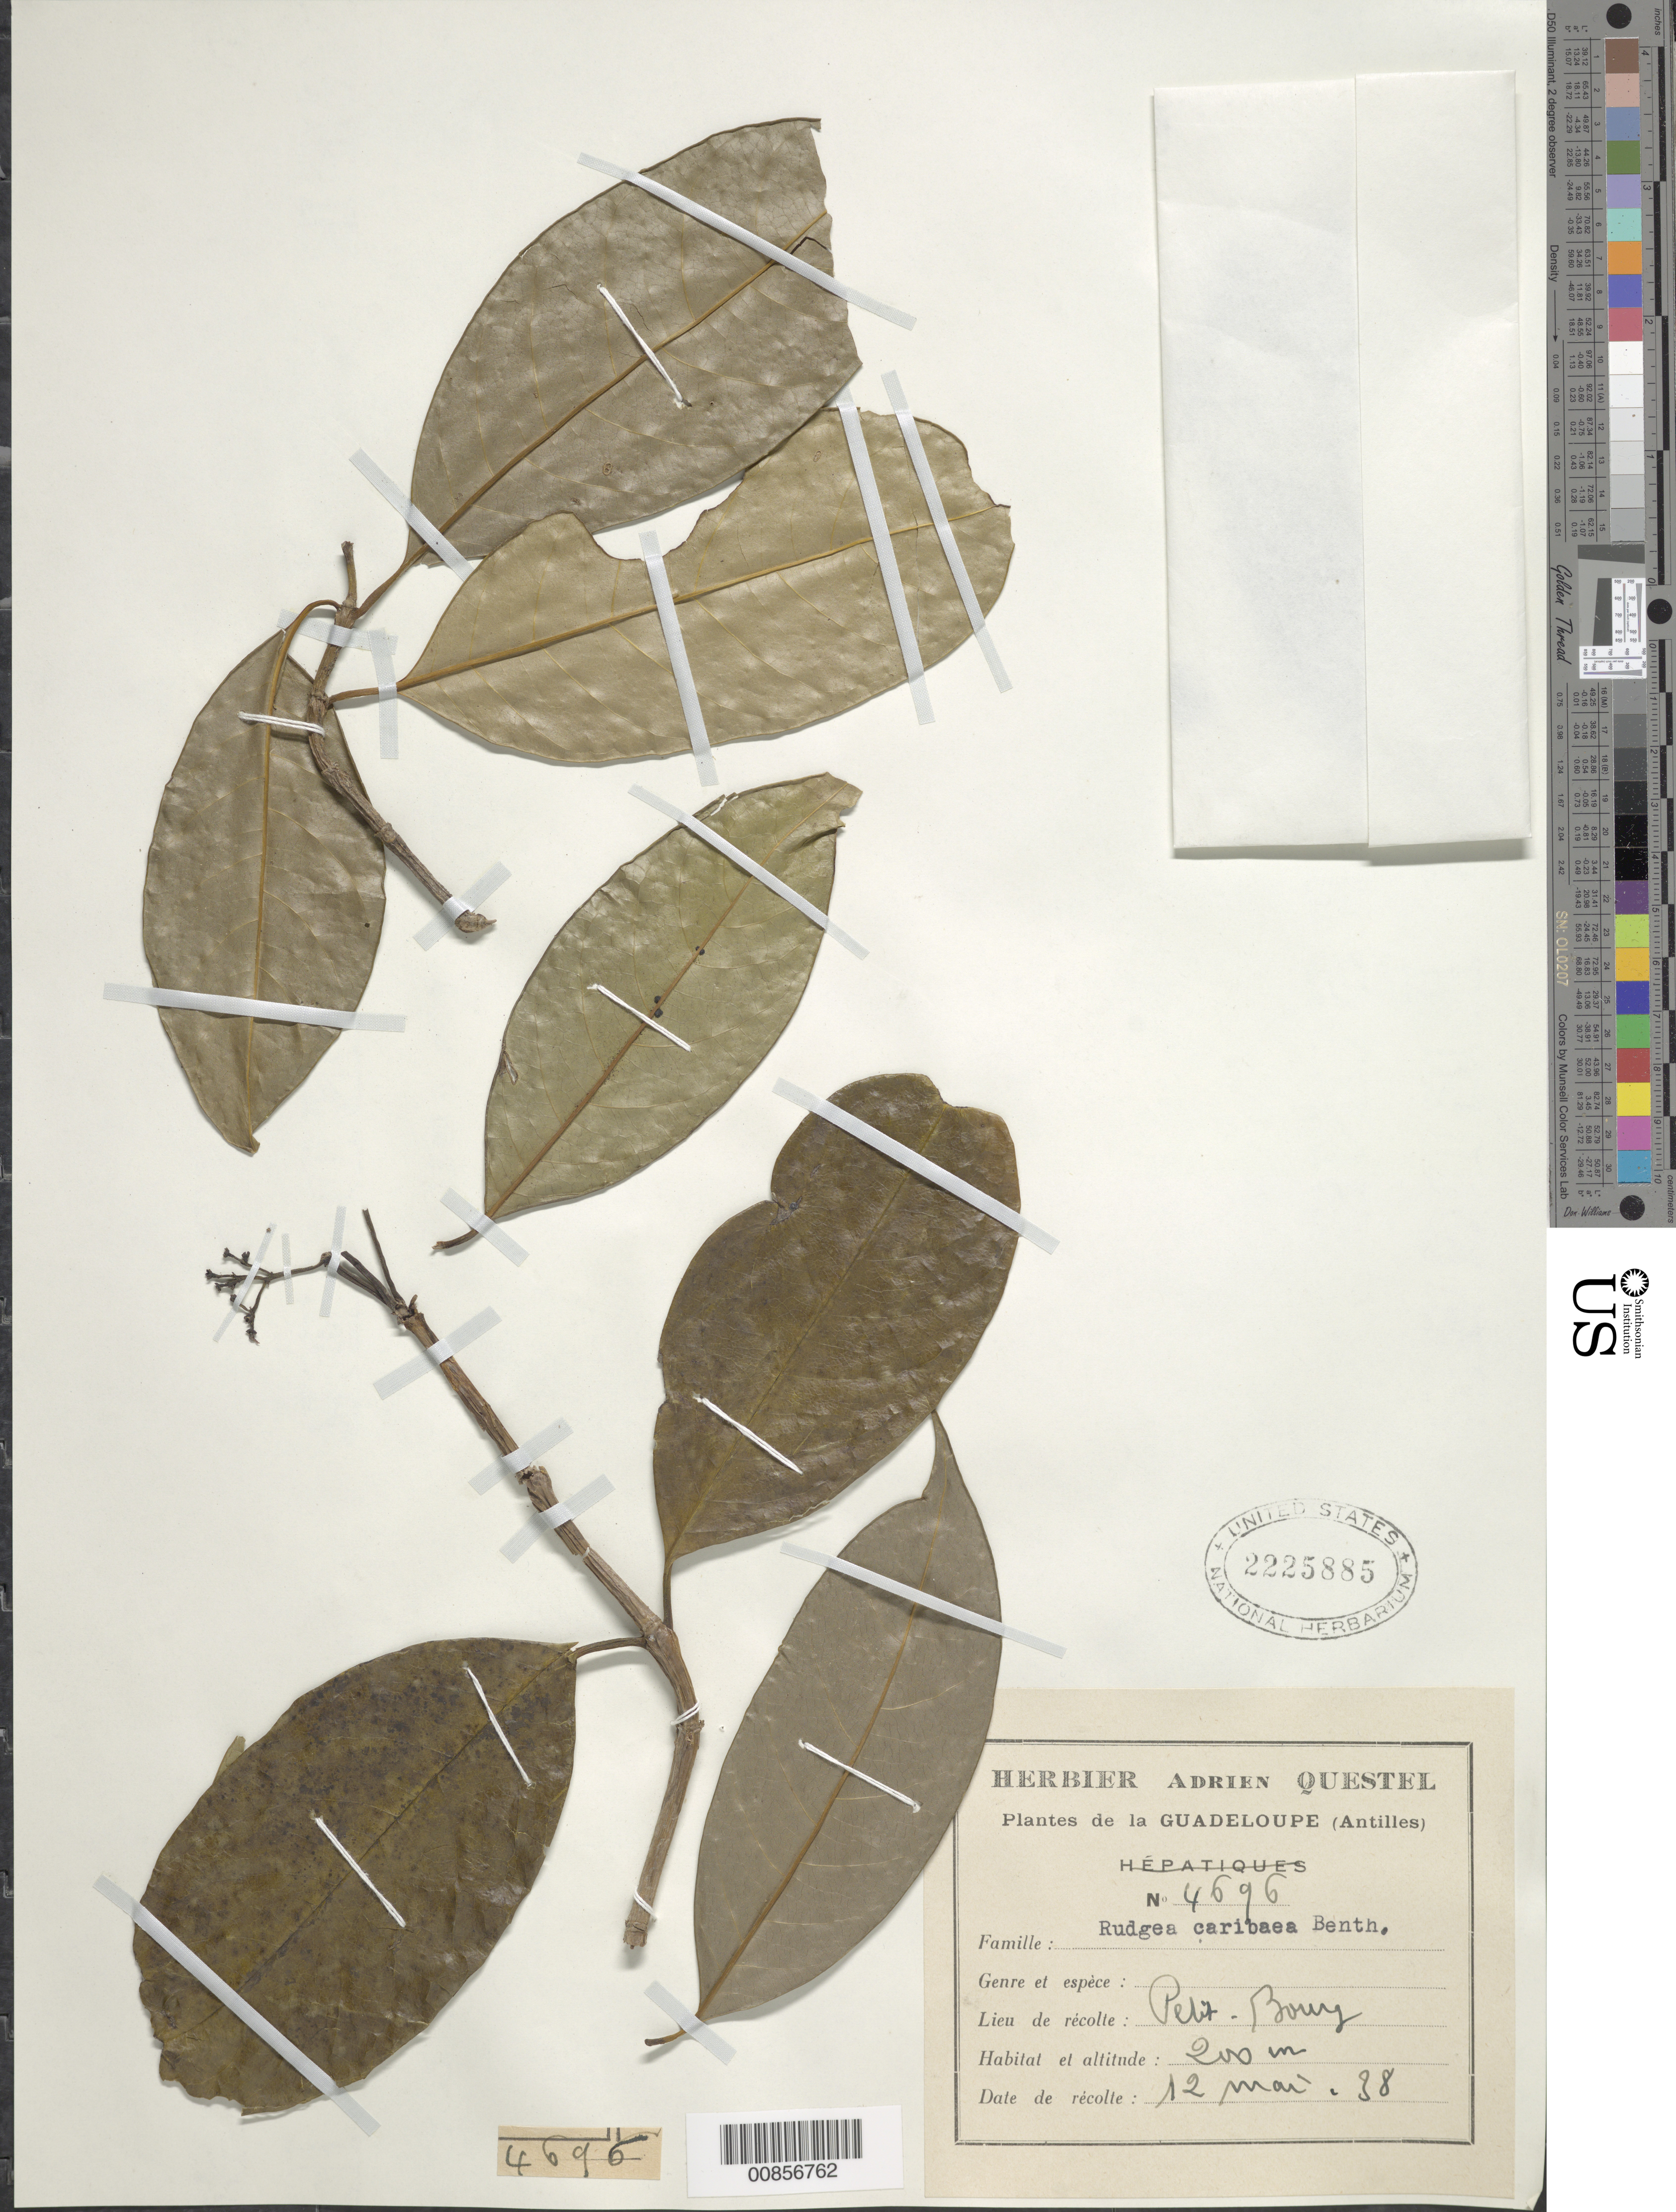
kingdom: Plantae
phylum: Tracheophyta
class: Magnoliopsida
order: Gentianales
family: Rubiaceae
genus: Rudgea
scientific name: Rudgea citrifolia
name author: (Sw.) K. Schum.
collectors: A. Questel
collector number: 4696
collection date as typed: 12 May --38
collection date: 1838-05-12 or 1938-05-12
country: Guadeloupe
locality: Petit - Bourg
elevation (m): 200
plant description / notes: Common name: Caé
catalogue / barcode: US 2225885